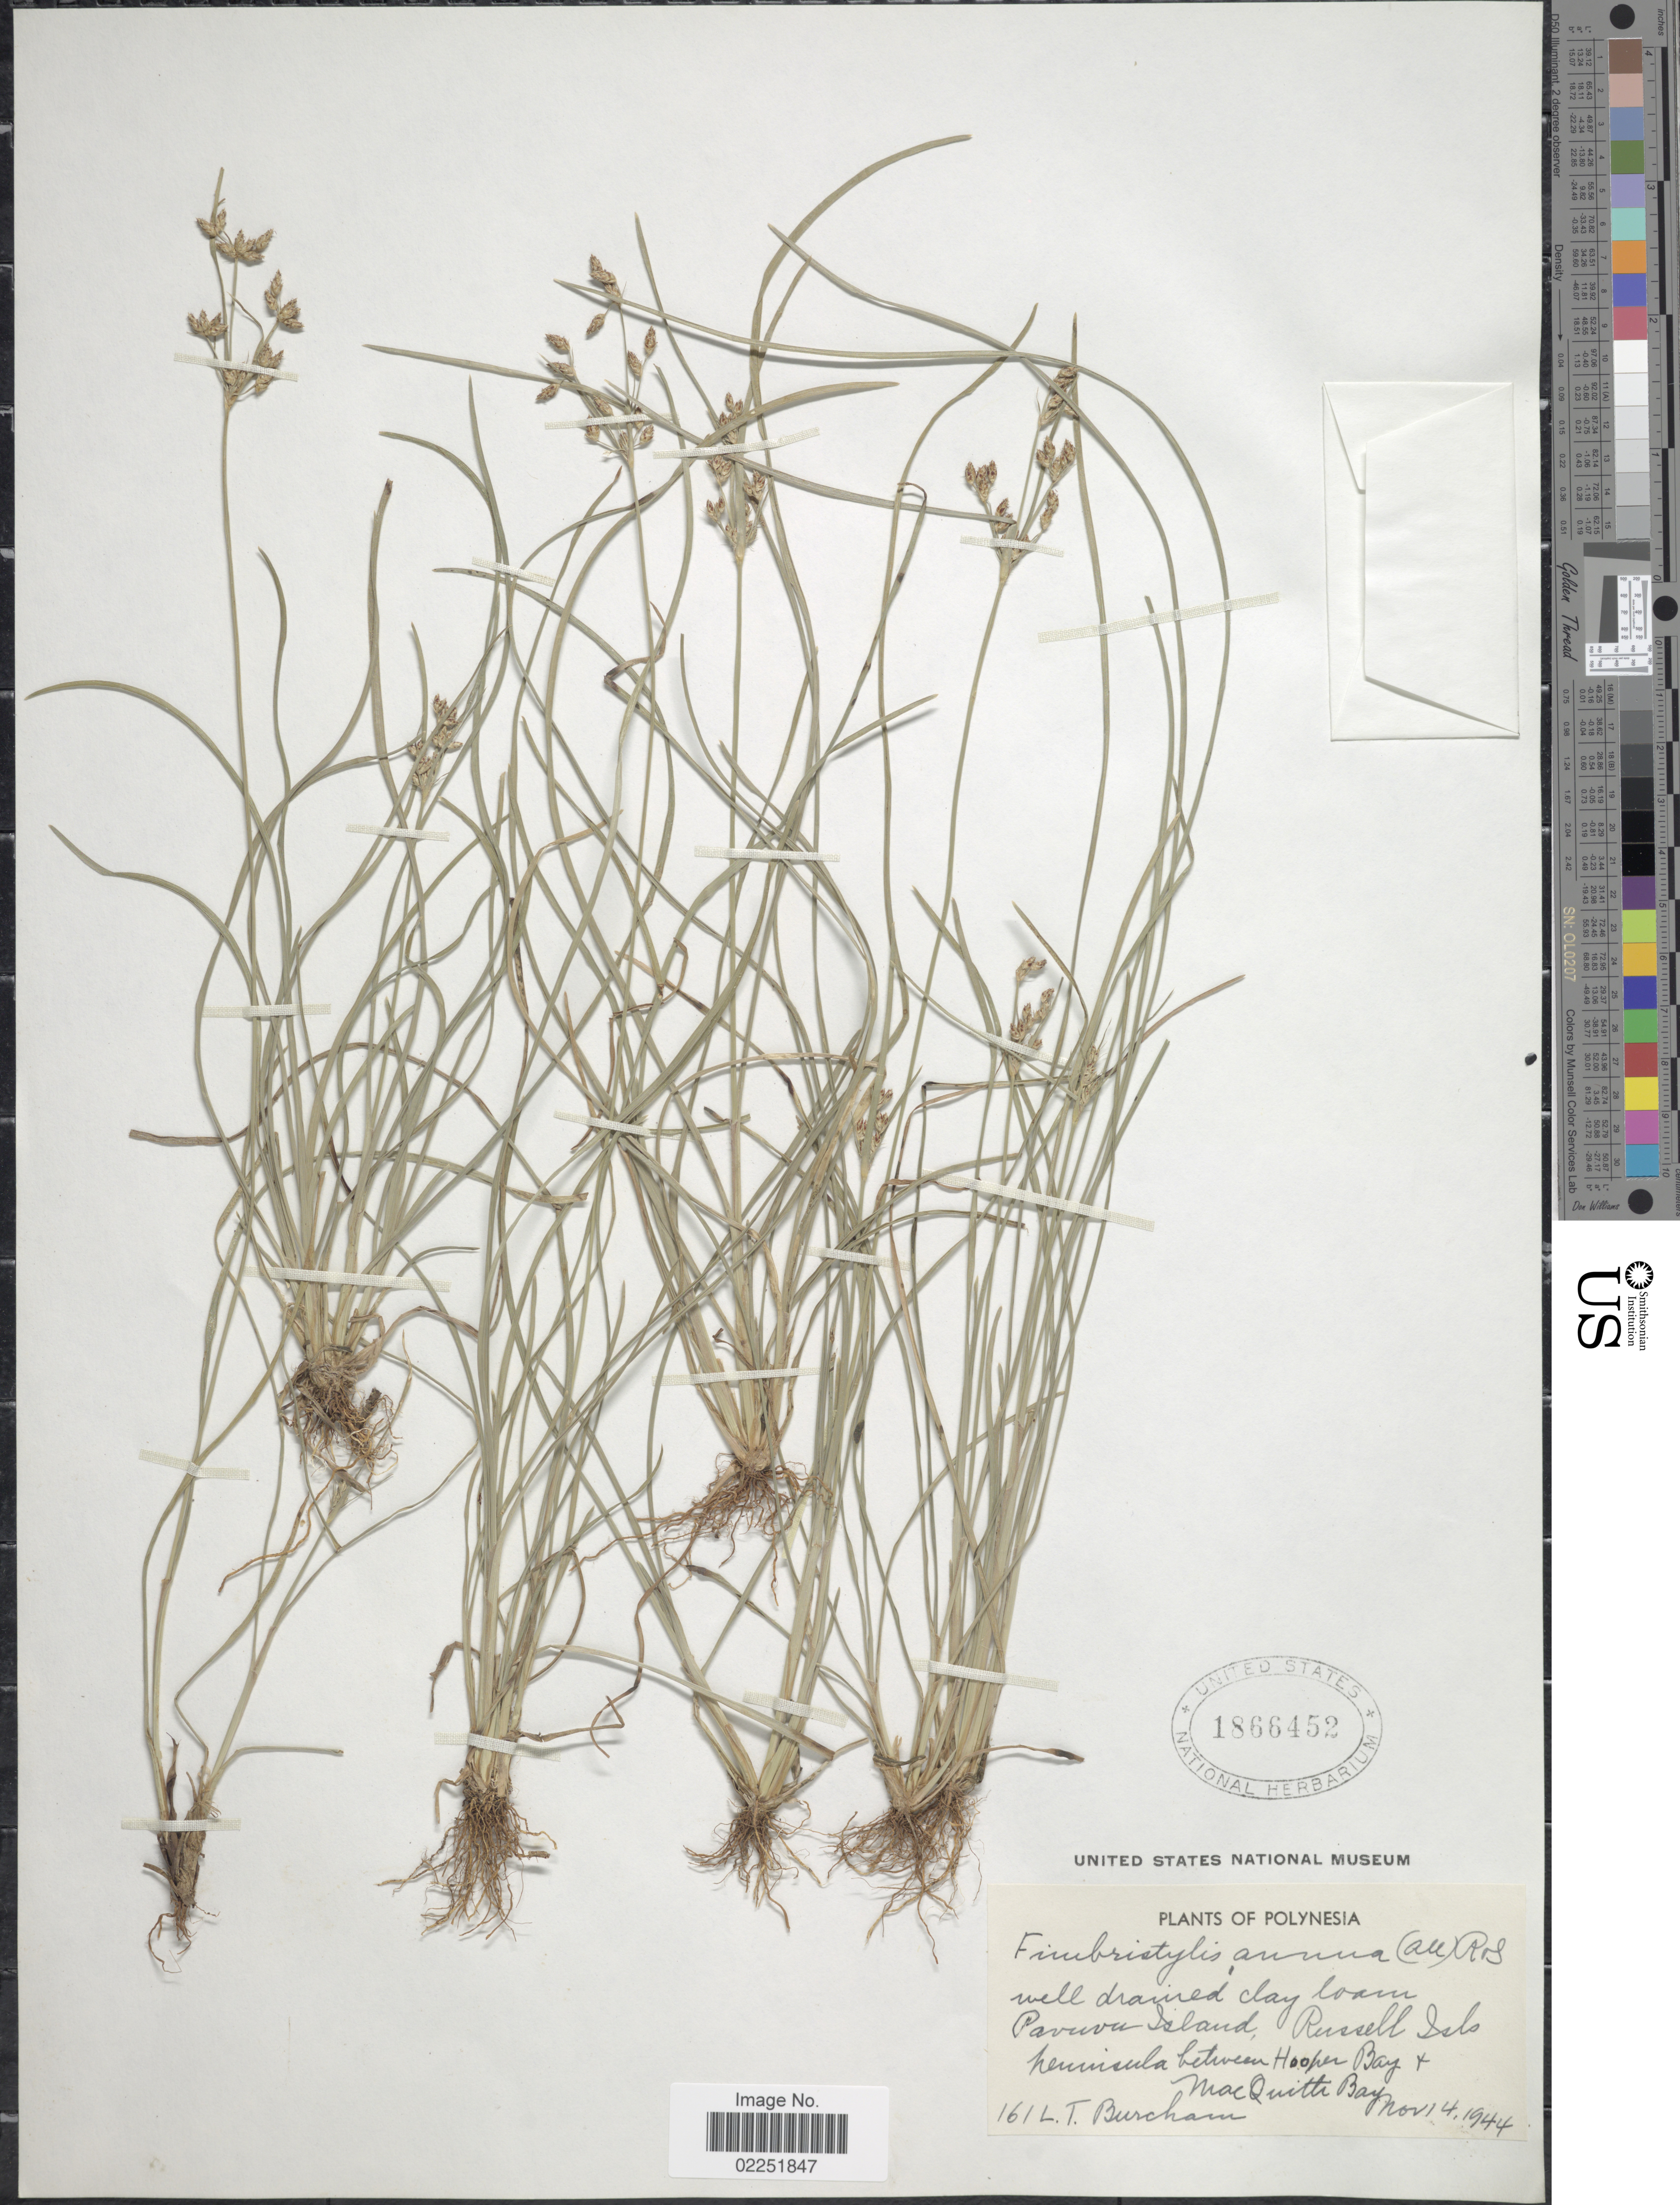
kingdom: Plantae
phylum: Tracheophyta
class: Liliopsida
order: Poales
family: Cyperaceae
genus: Fimbristylis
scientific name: Fimbristylis dichotoma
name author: (L.) Vahl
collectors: L. Burcham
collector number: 161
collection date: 1944-11-14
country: Solomon Islands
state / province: Solomon Islands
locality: Polynesia. Pavuvu Island, Russell Isls. Peninsula between Hooper Bay + MacQuitti Bay [interpreted]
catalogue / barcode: US 1866452